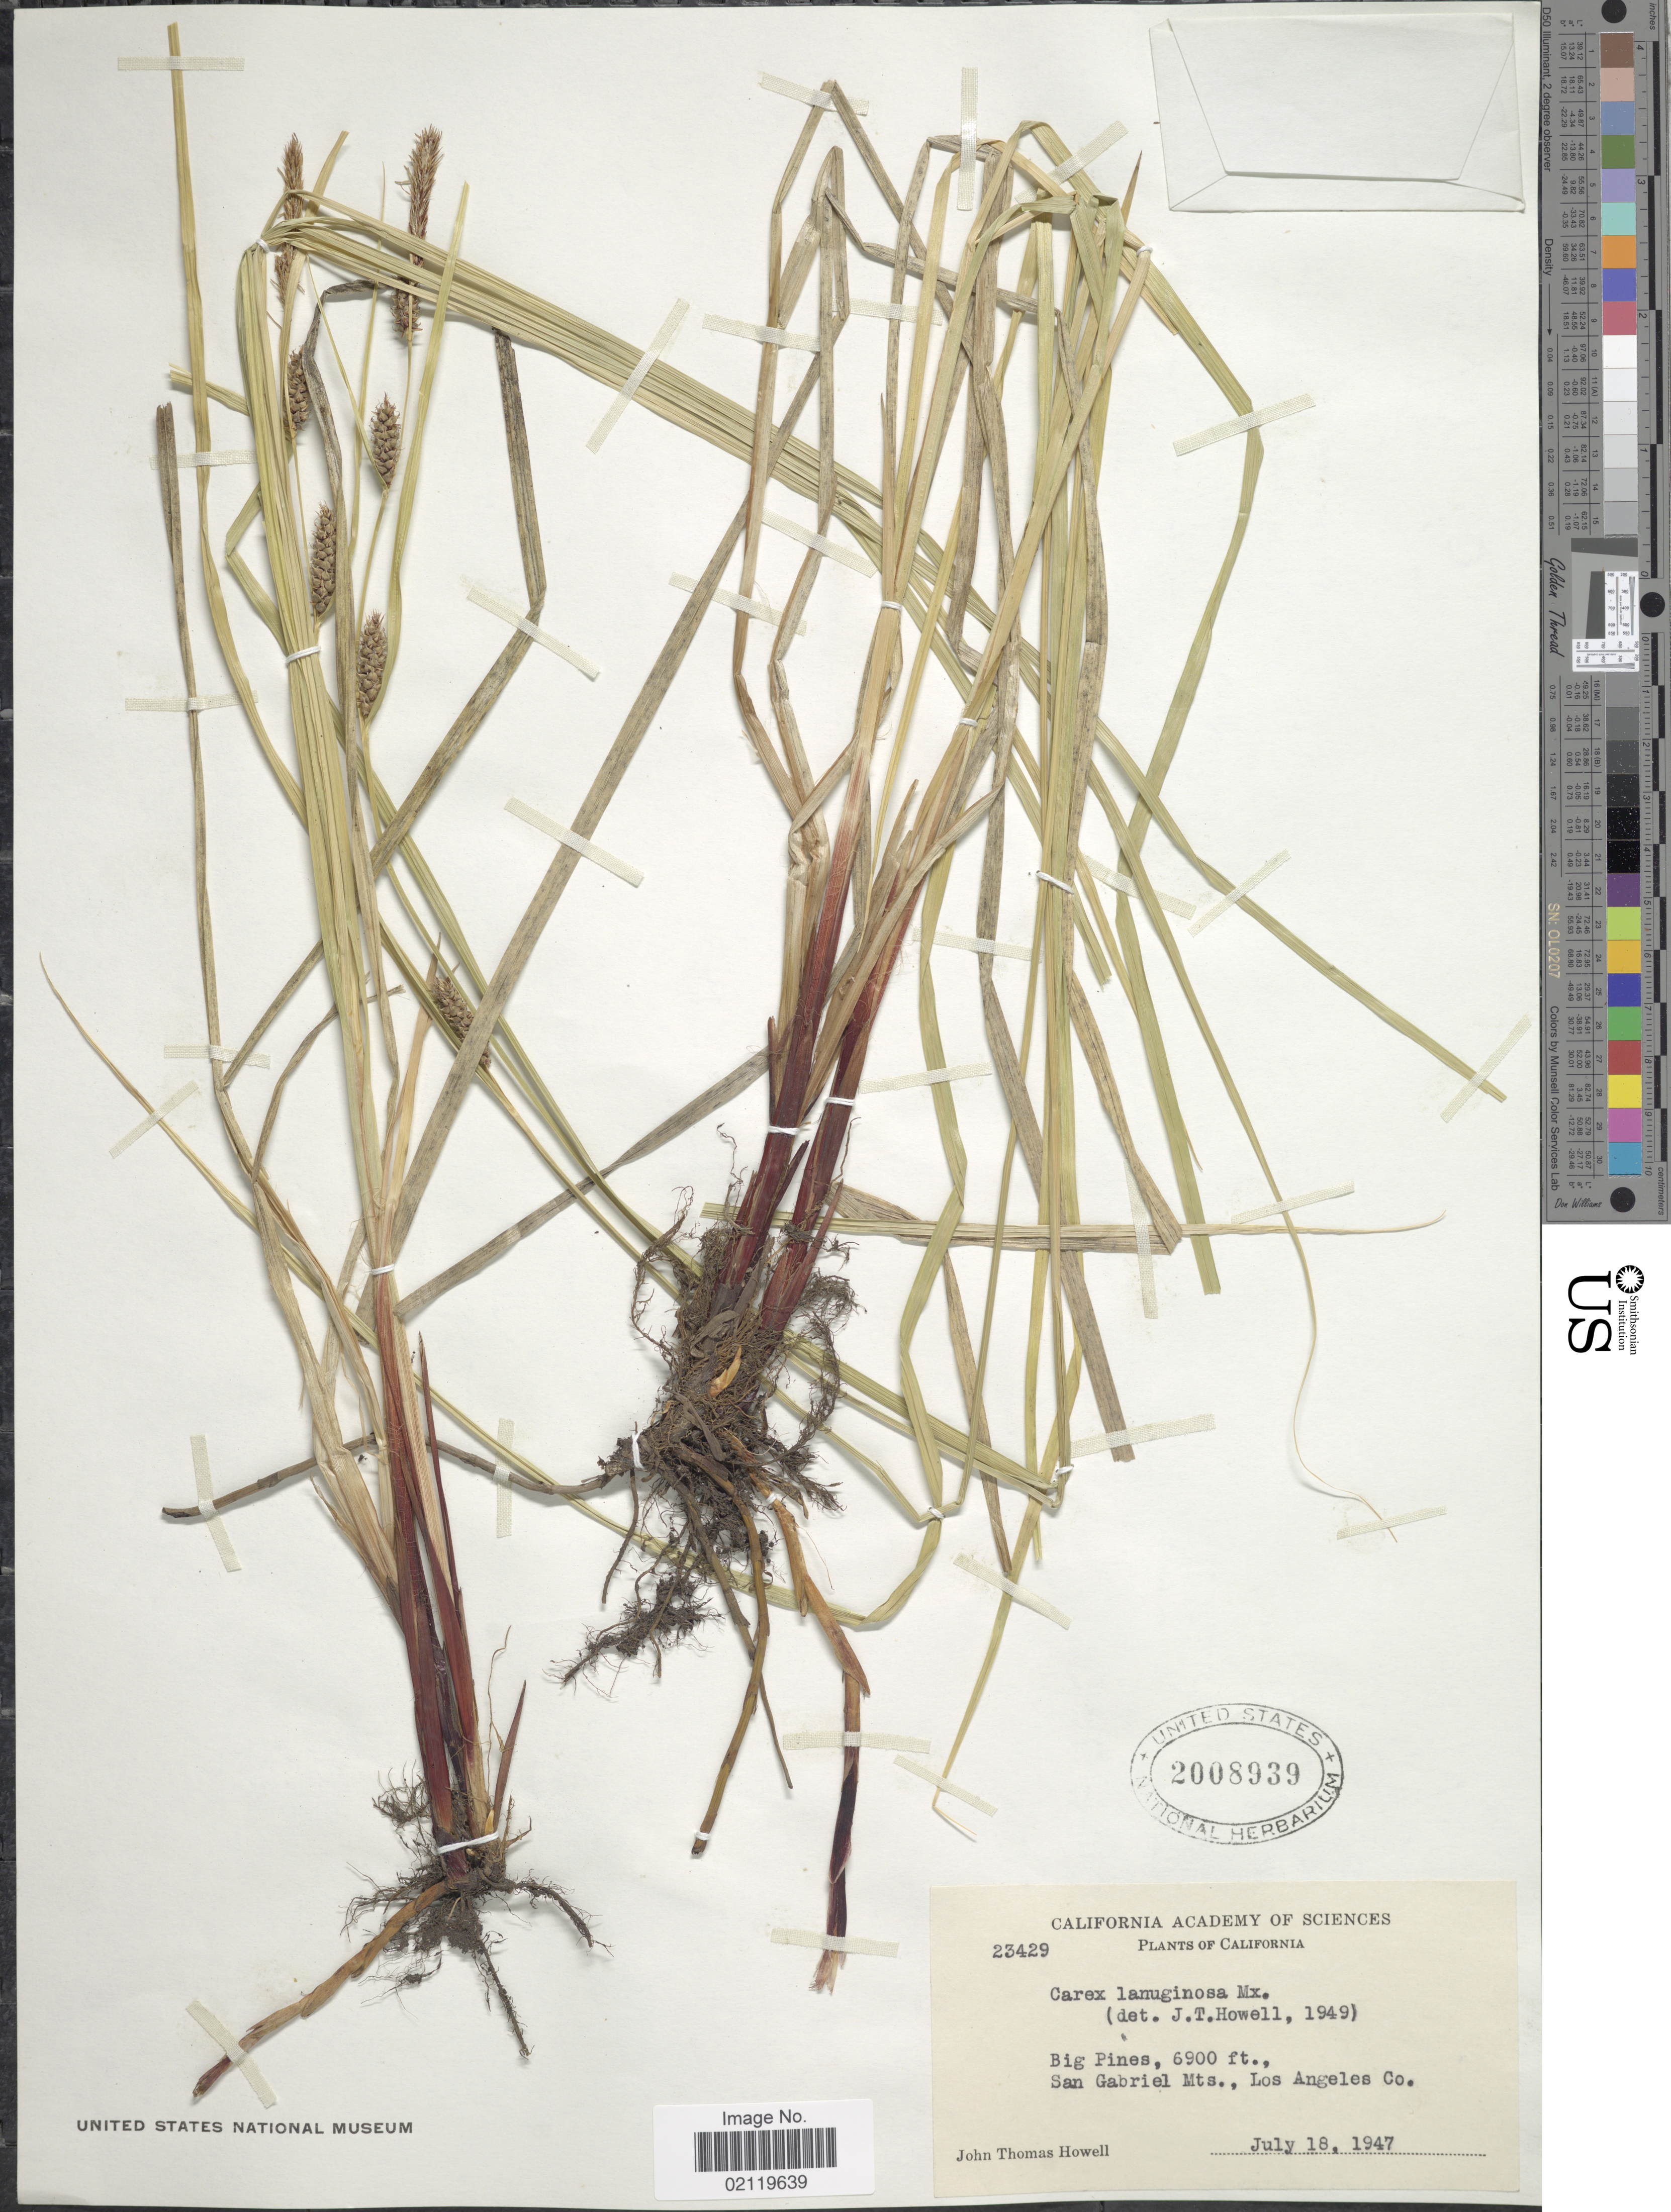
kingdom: Plantae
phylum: Tracheophyta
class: Liliopsida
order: Poales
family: Cyperaceae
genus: Carex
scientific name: Carex pellita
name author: Muhl. ex Willd.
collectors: J. T. Howell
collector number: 23429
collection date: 1947-07-18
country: United States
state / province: California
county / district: Los Angeles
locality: Big Pines, San Gabriel Mts., Los Angeles Co.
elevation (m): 2103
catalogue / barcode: US 2008939